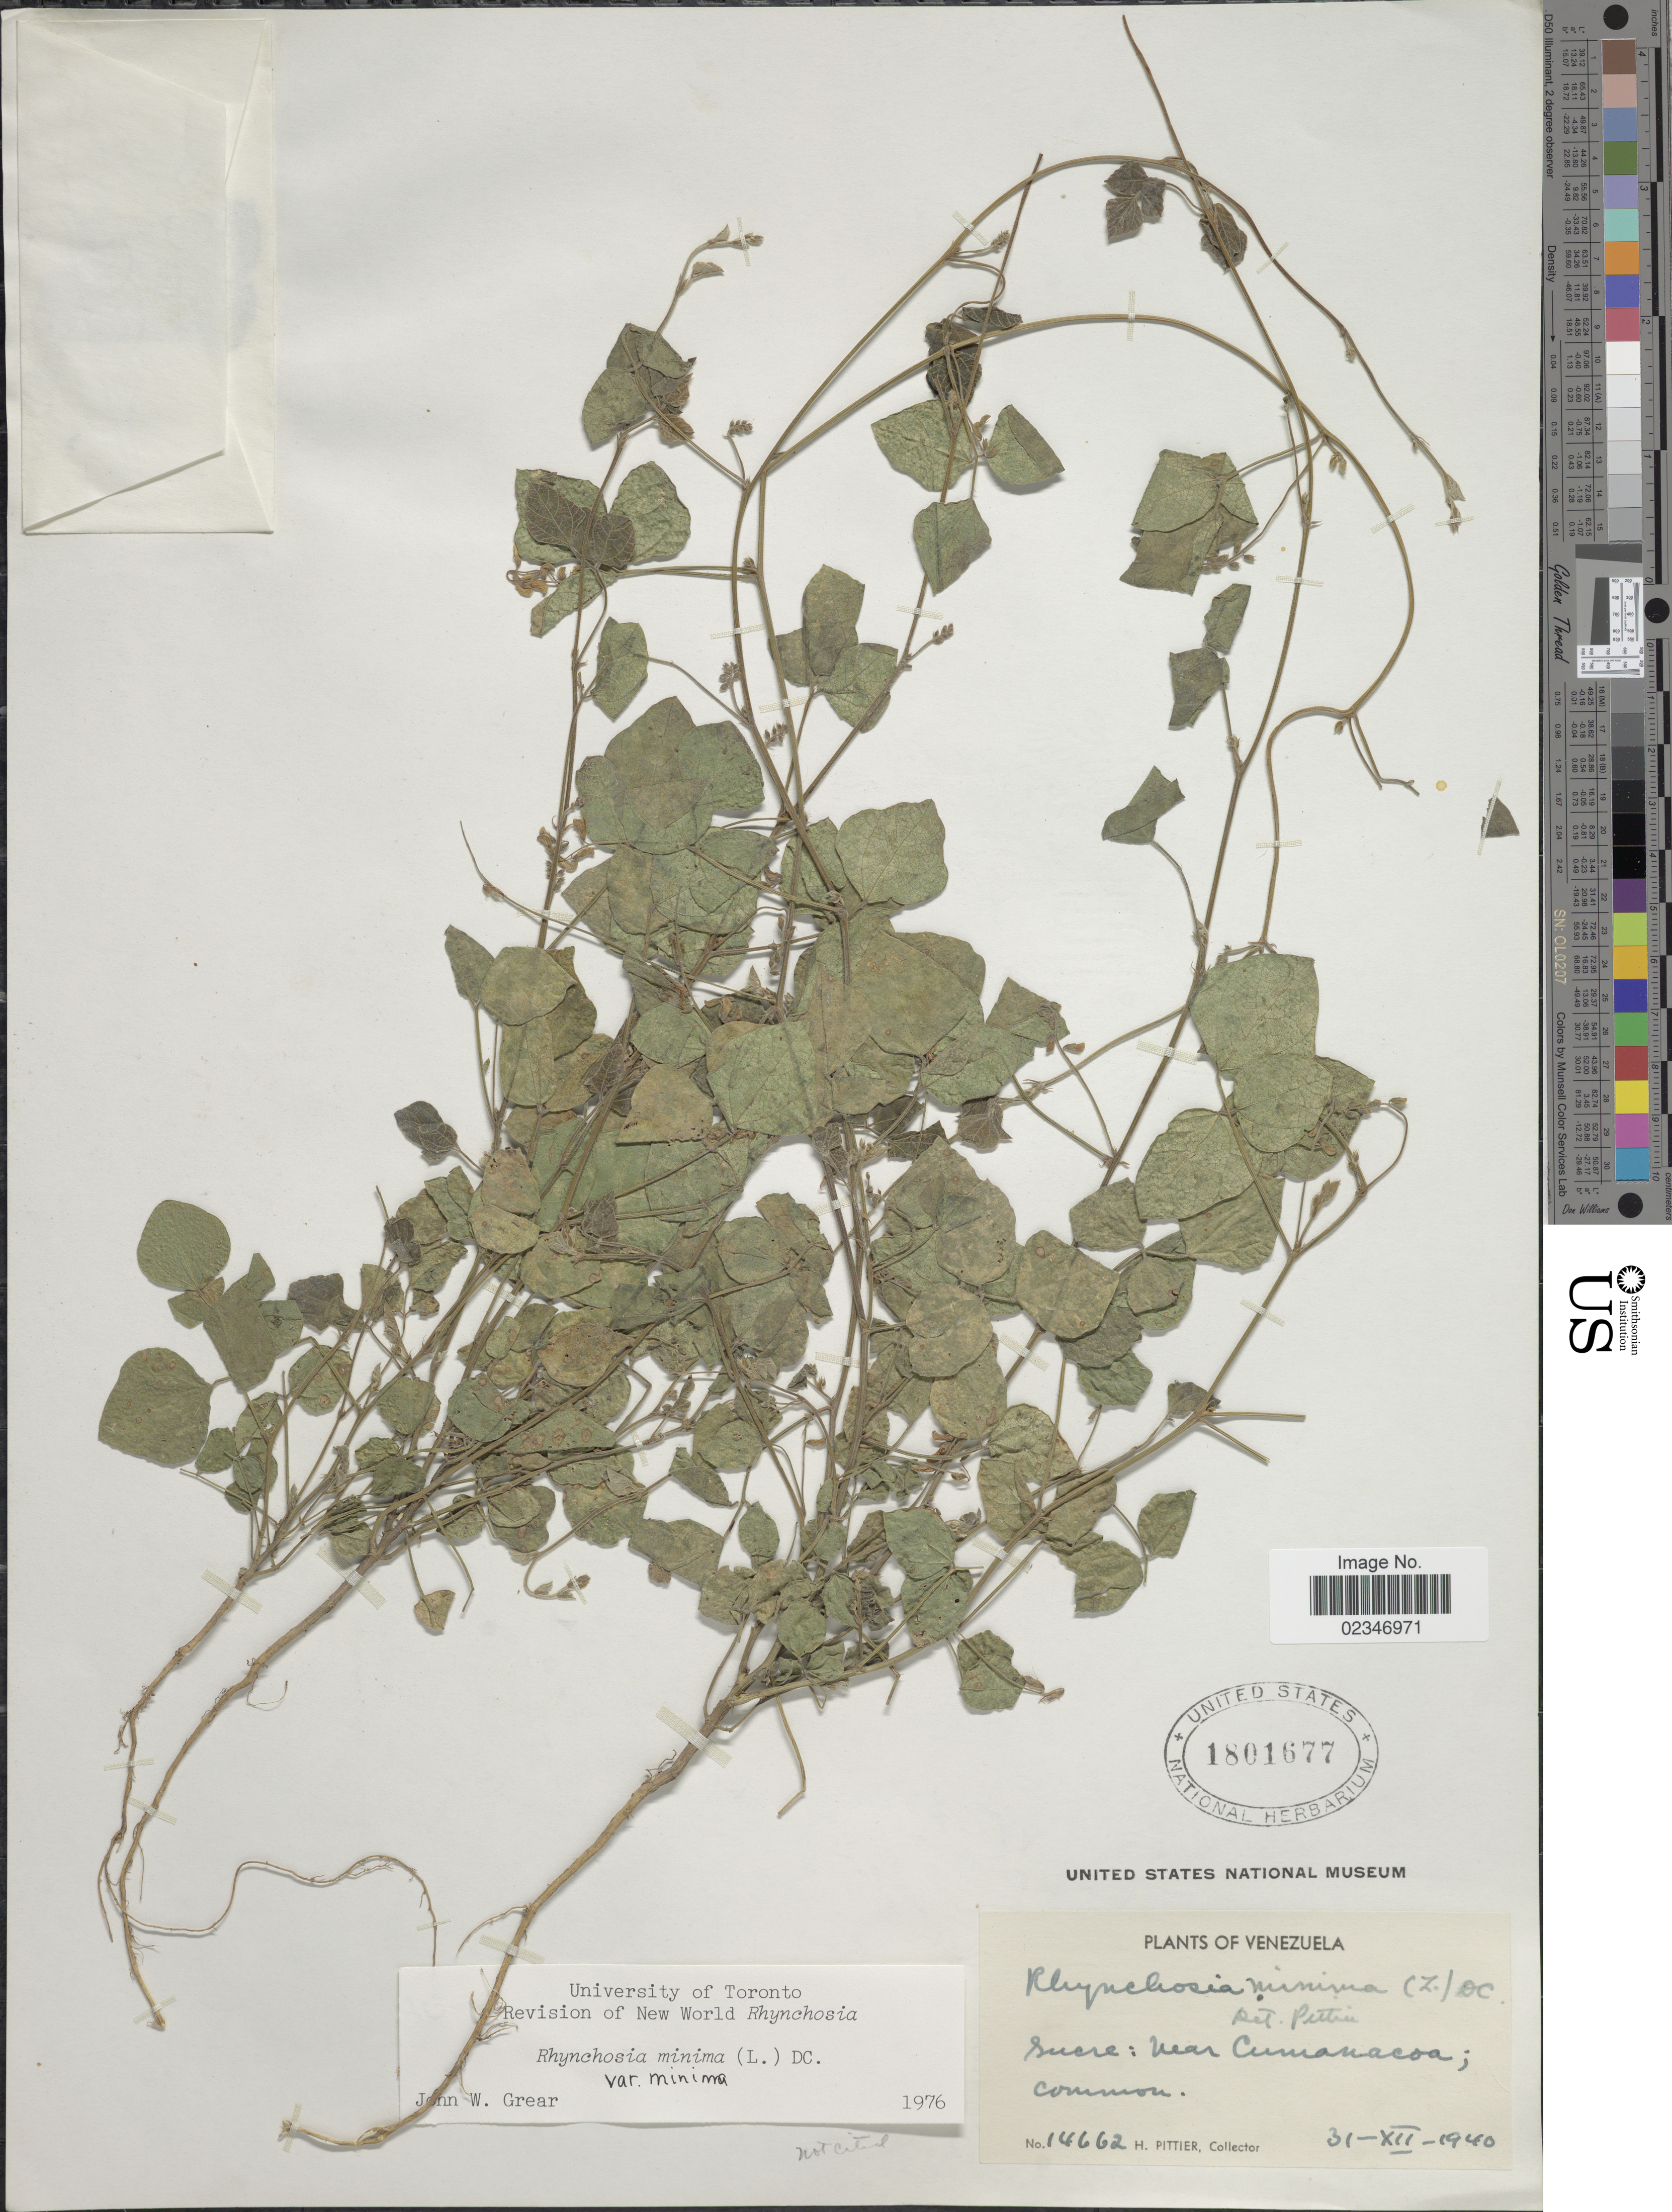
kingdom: Plantae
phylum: Tracheophyta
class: Magnoliopsida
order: Fabales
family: Fabaceae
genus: Rhynchosia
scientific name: Rhynchosia minima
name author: (L.) DC.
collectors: H. F. Pittier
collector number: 14662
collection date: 1940-12-31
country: Venezuela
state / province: Sucre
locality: Near Cumanacoa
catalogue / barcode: US 1801677